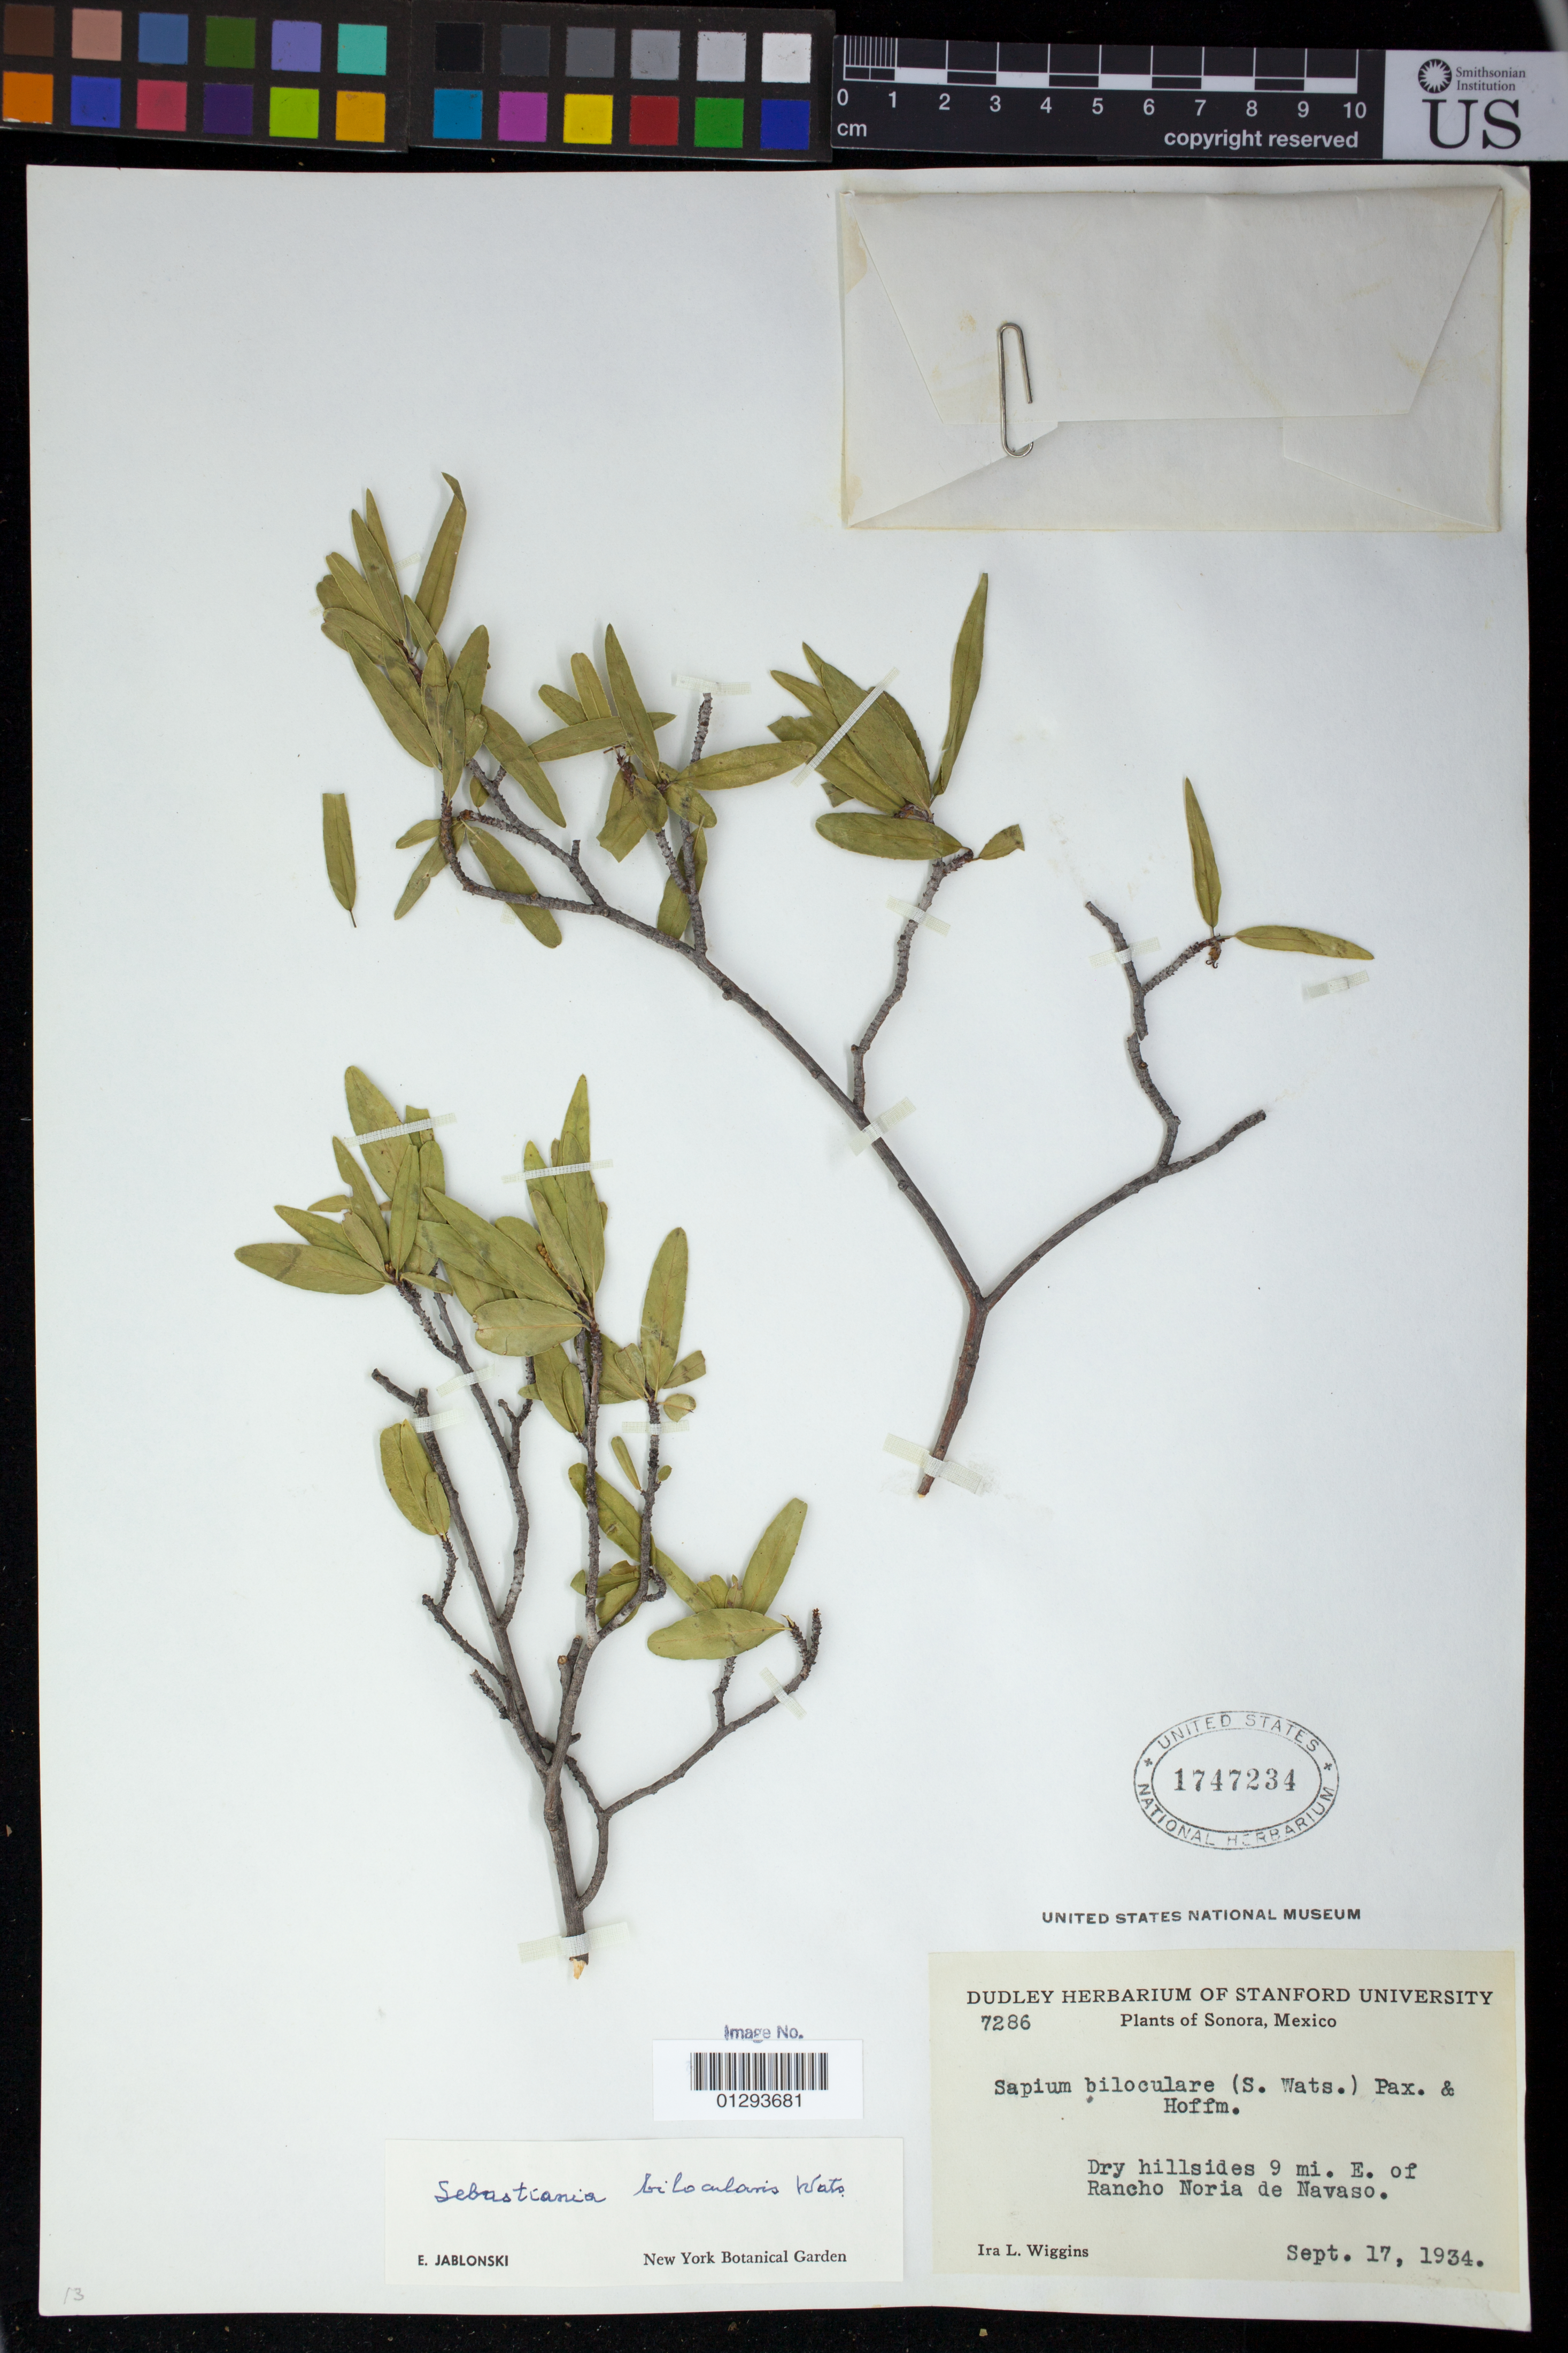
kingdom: Plantae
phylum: Tracheophyta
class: Magnoliopsida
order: Malpighiales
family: Euphorbiaceae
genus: Sebastiania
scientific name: Sebastiania bilocularis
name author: S. Watson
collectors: I. L. Wiggins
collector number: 7286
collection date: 1934-09-14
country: Mexico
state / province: Sonora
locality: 9 mi. E. of Rancho Noria de Navaso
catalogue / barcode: US 1747234